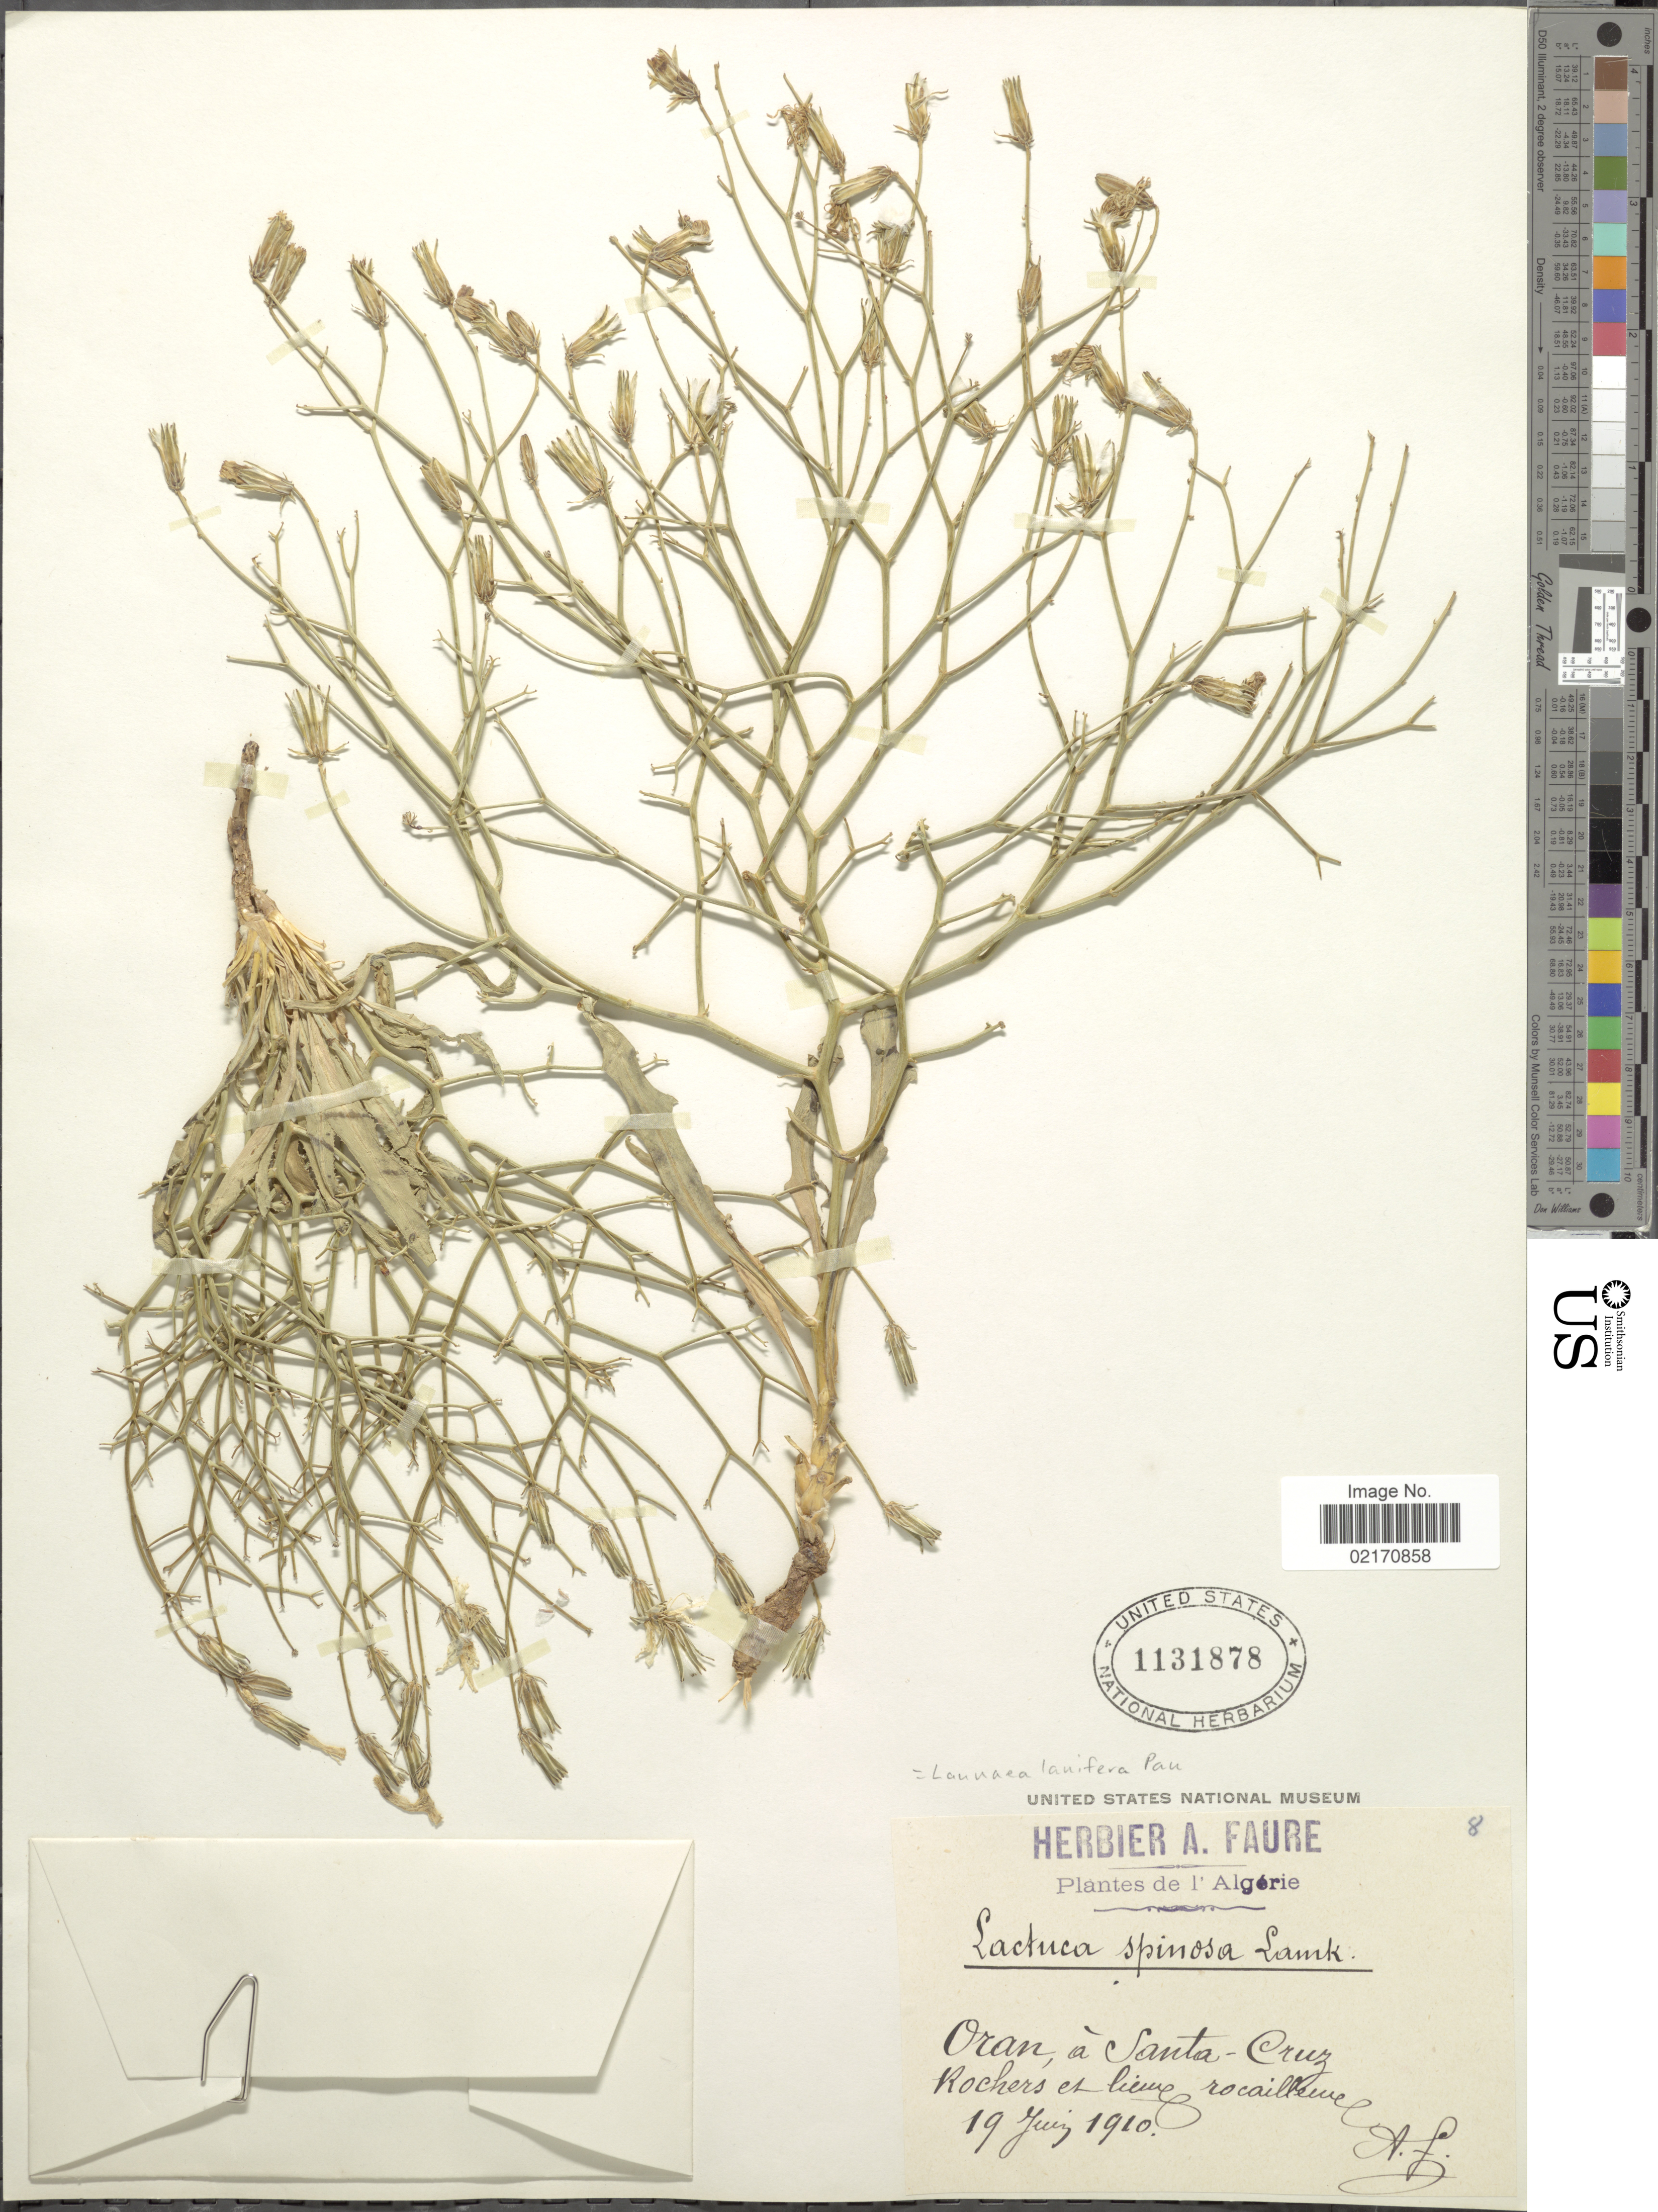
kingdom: Plantae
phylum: Tracheophyta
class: Magnoliopsida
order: Asterales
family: Asteraceae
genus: Launaea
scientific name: Launaea lanifera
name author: Pau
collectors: A. Faure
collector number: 8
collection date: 1910-06-19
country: Algeria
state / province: Oran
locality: A Santa-Cruz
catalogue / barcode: US 1131878